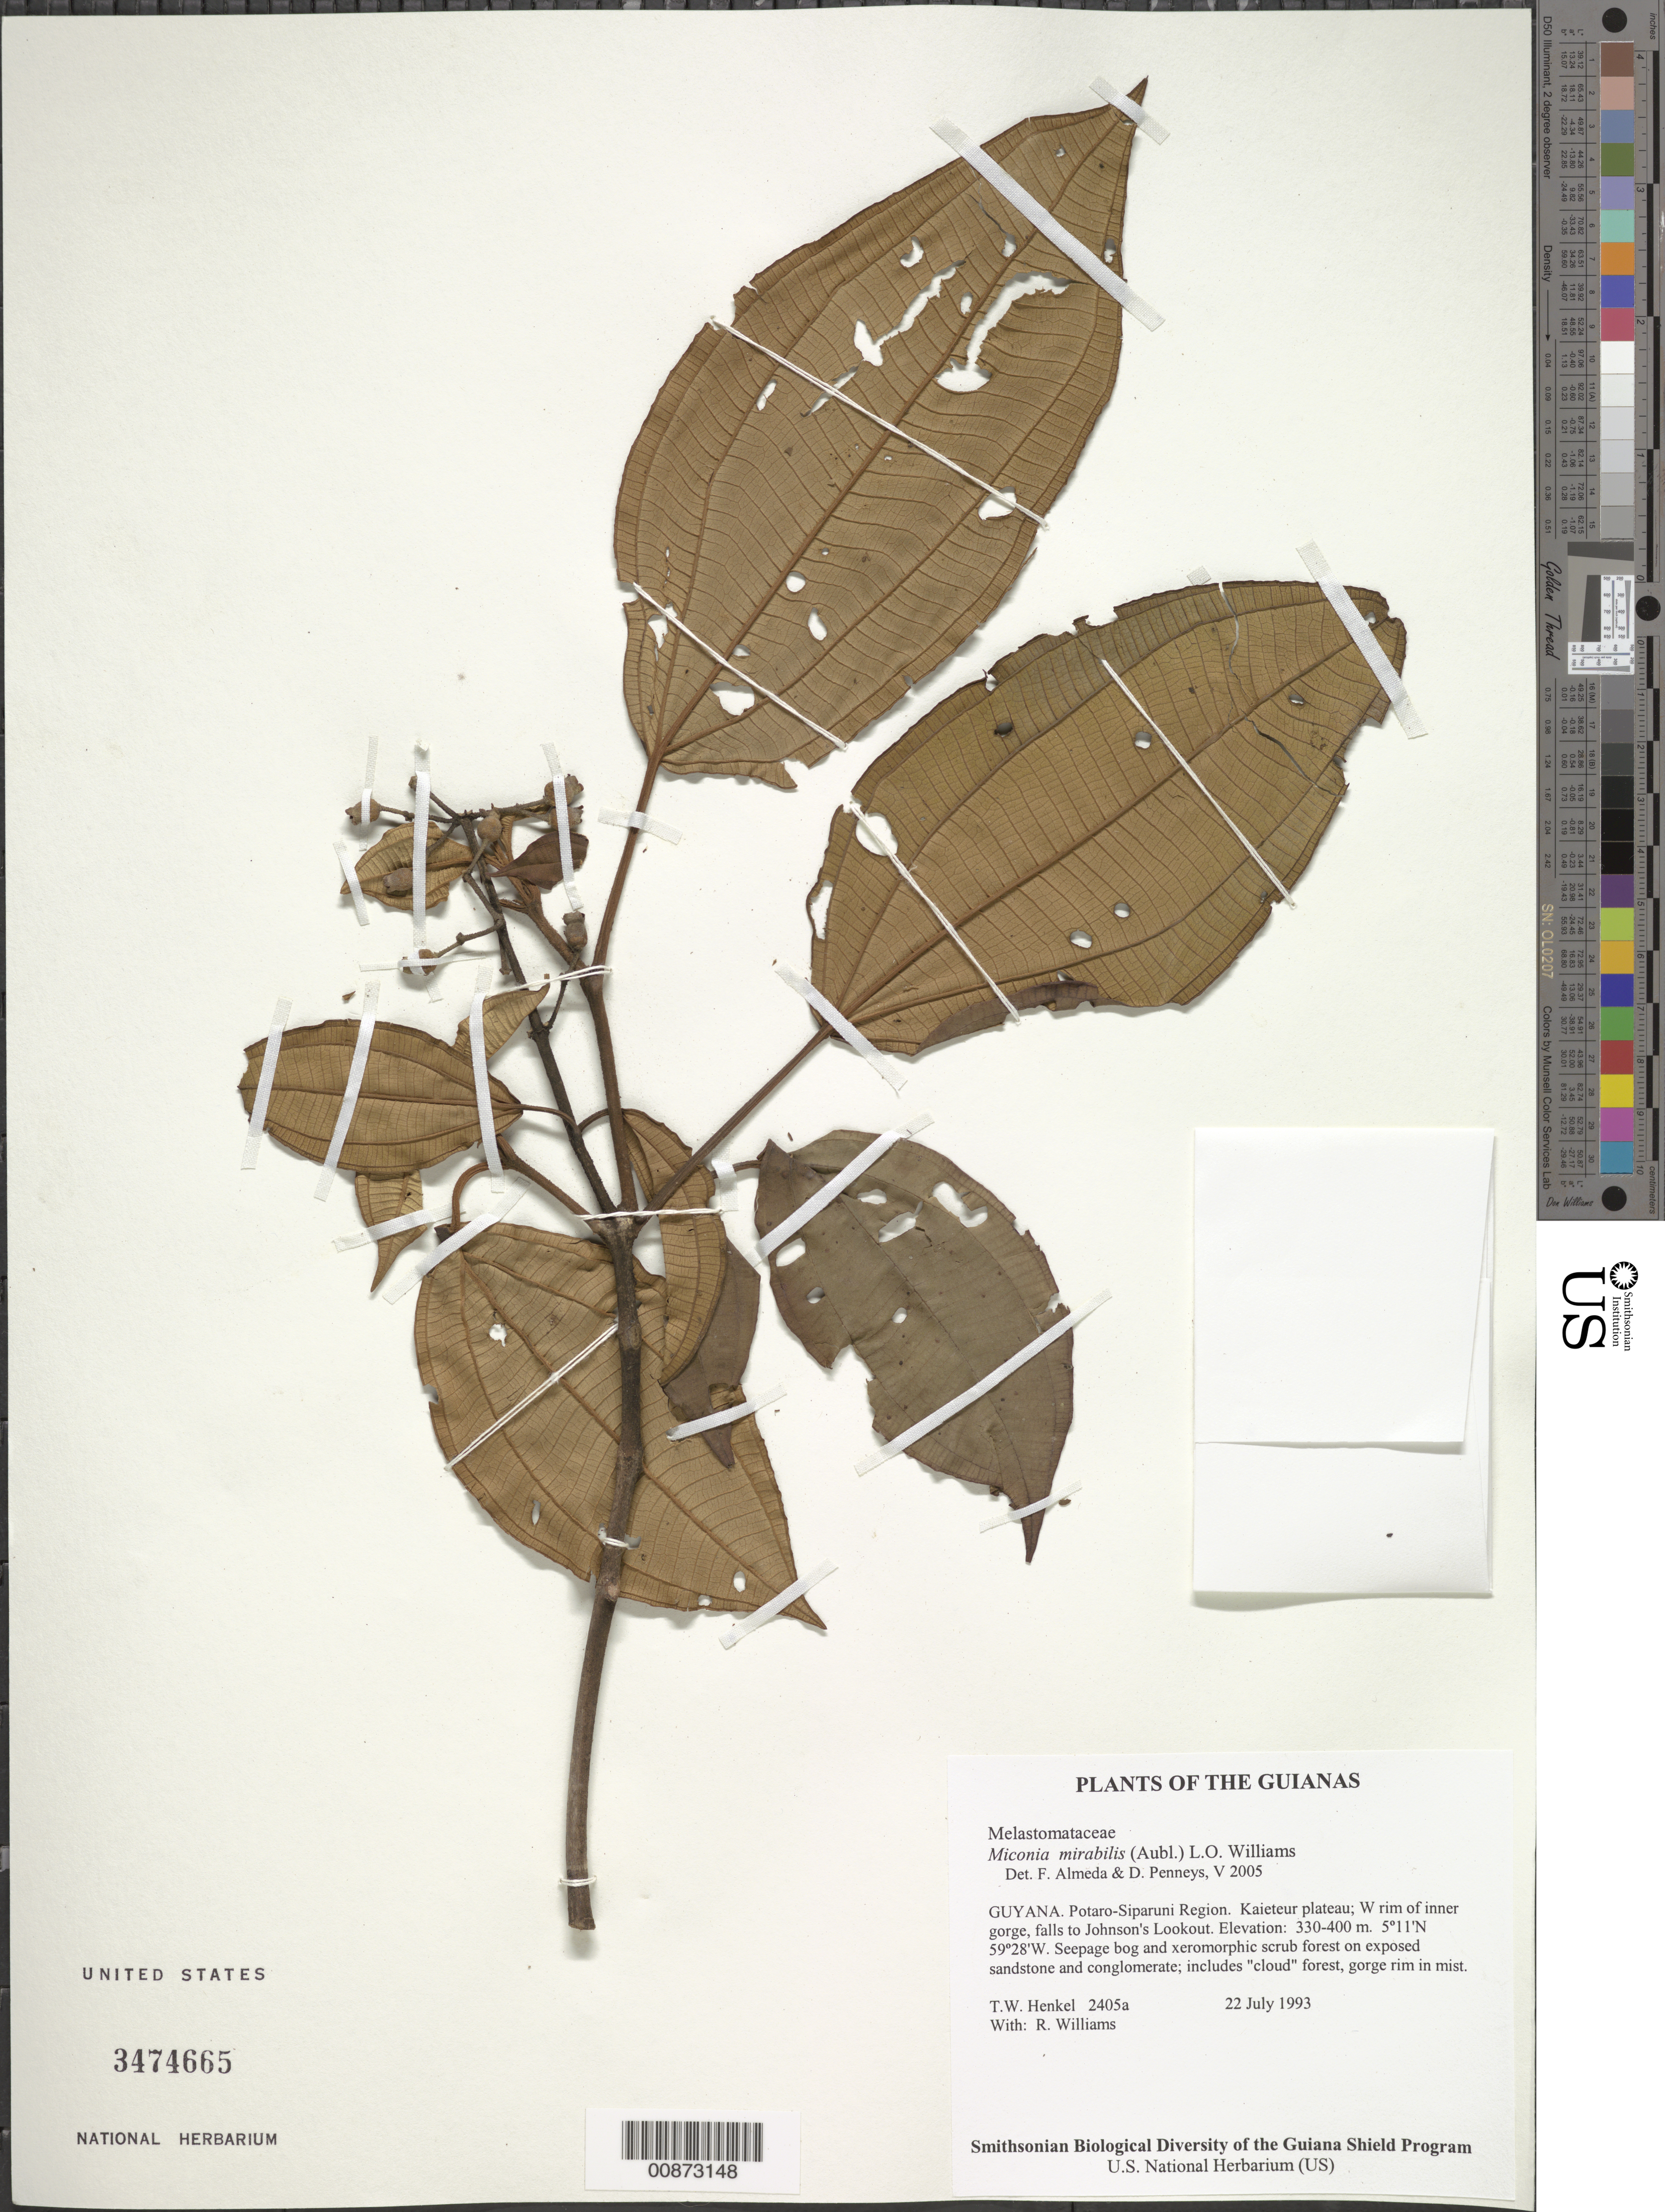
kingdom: Plantae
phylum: Tracheophyta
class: Magnoliopsida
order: Myrtales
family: Melastomataceae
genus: Miconia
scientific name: Miconia mirabilis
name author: (Aubl.) L.O. Williams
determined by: Almeda, F.; Penneys, D. S.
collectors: T. Henkel & R. Williams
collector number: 2405 a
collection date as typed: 22 July 1993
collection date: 1993-07-22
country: Guyana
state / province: Potaro-Siparuni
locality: Kaieteur plateau; W rim of inner gorge, falls to Johnson's Lookout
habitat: Seepage bog and xeromorphic scrub forest on exposed sandstone and conglomerate; includes "cloud" forest, gorge rim in mist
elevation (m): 330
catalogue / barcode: US 3474665